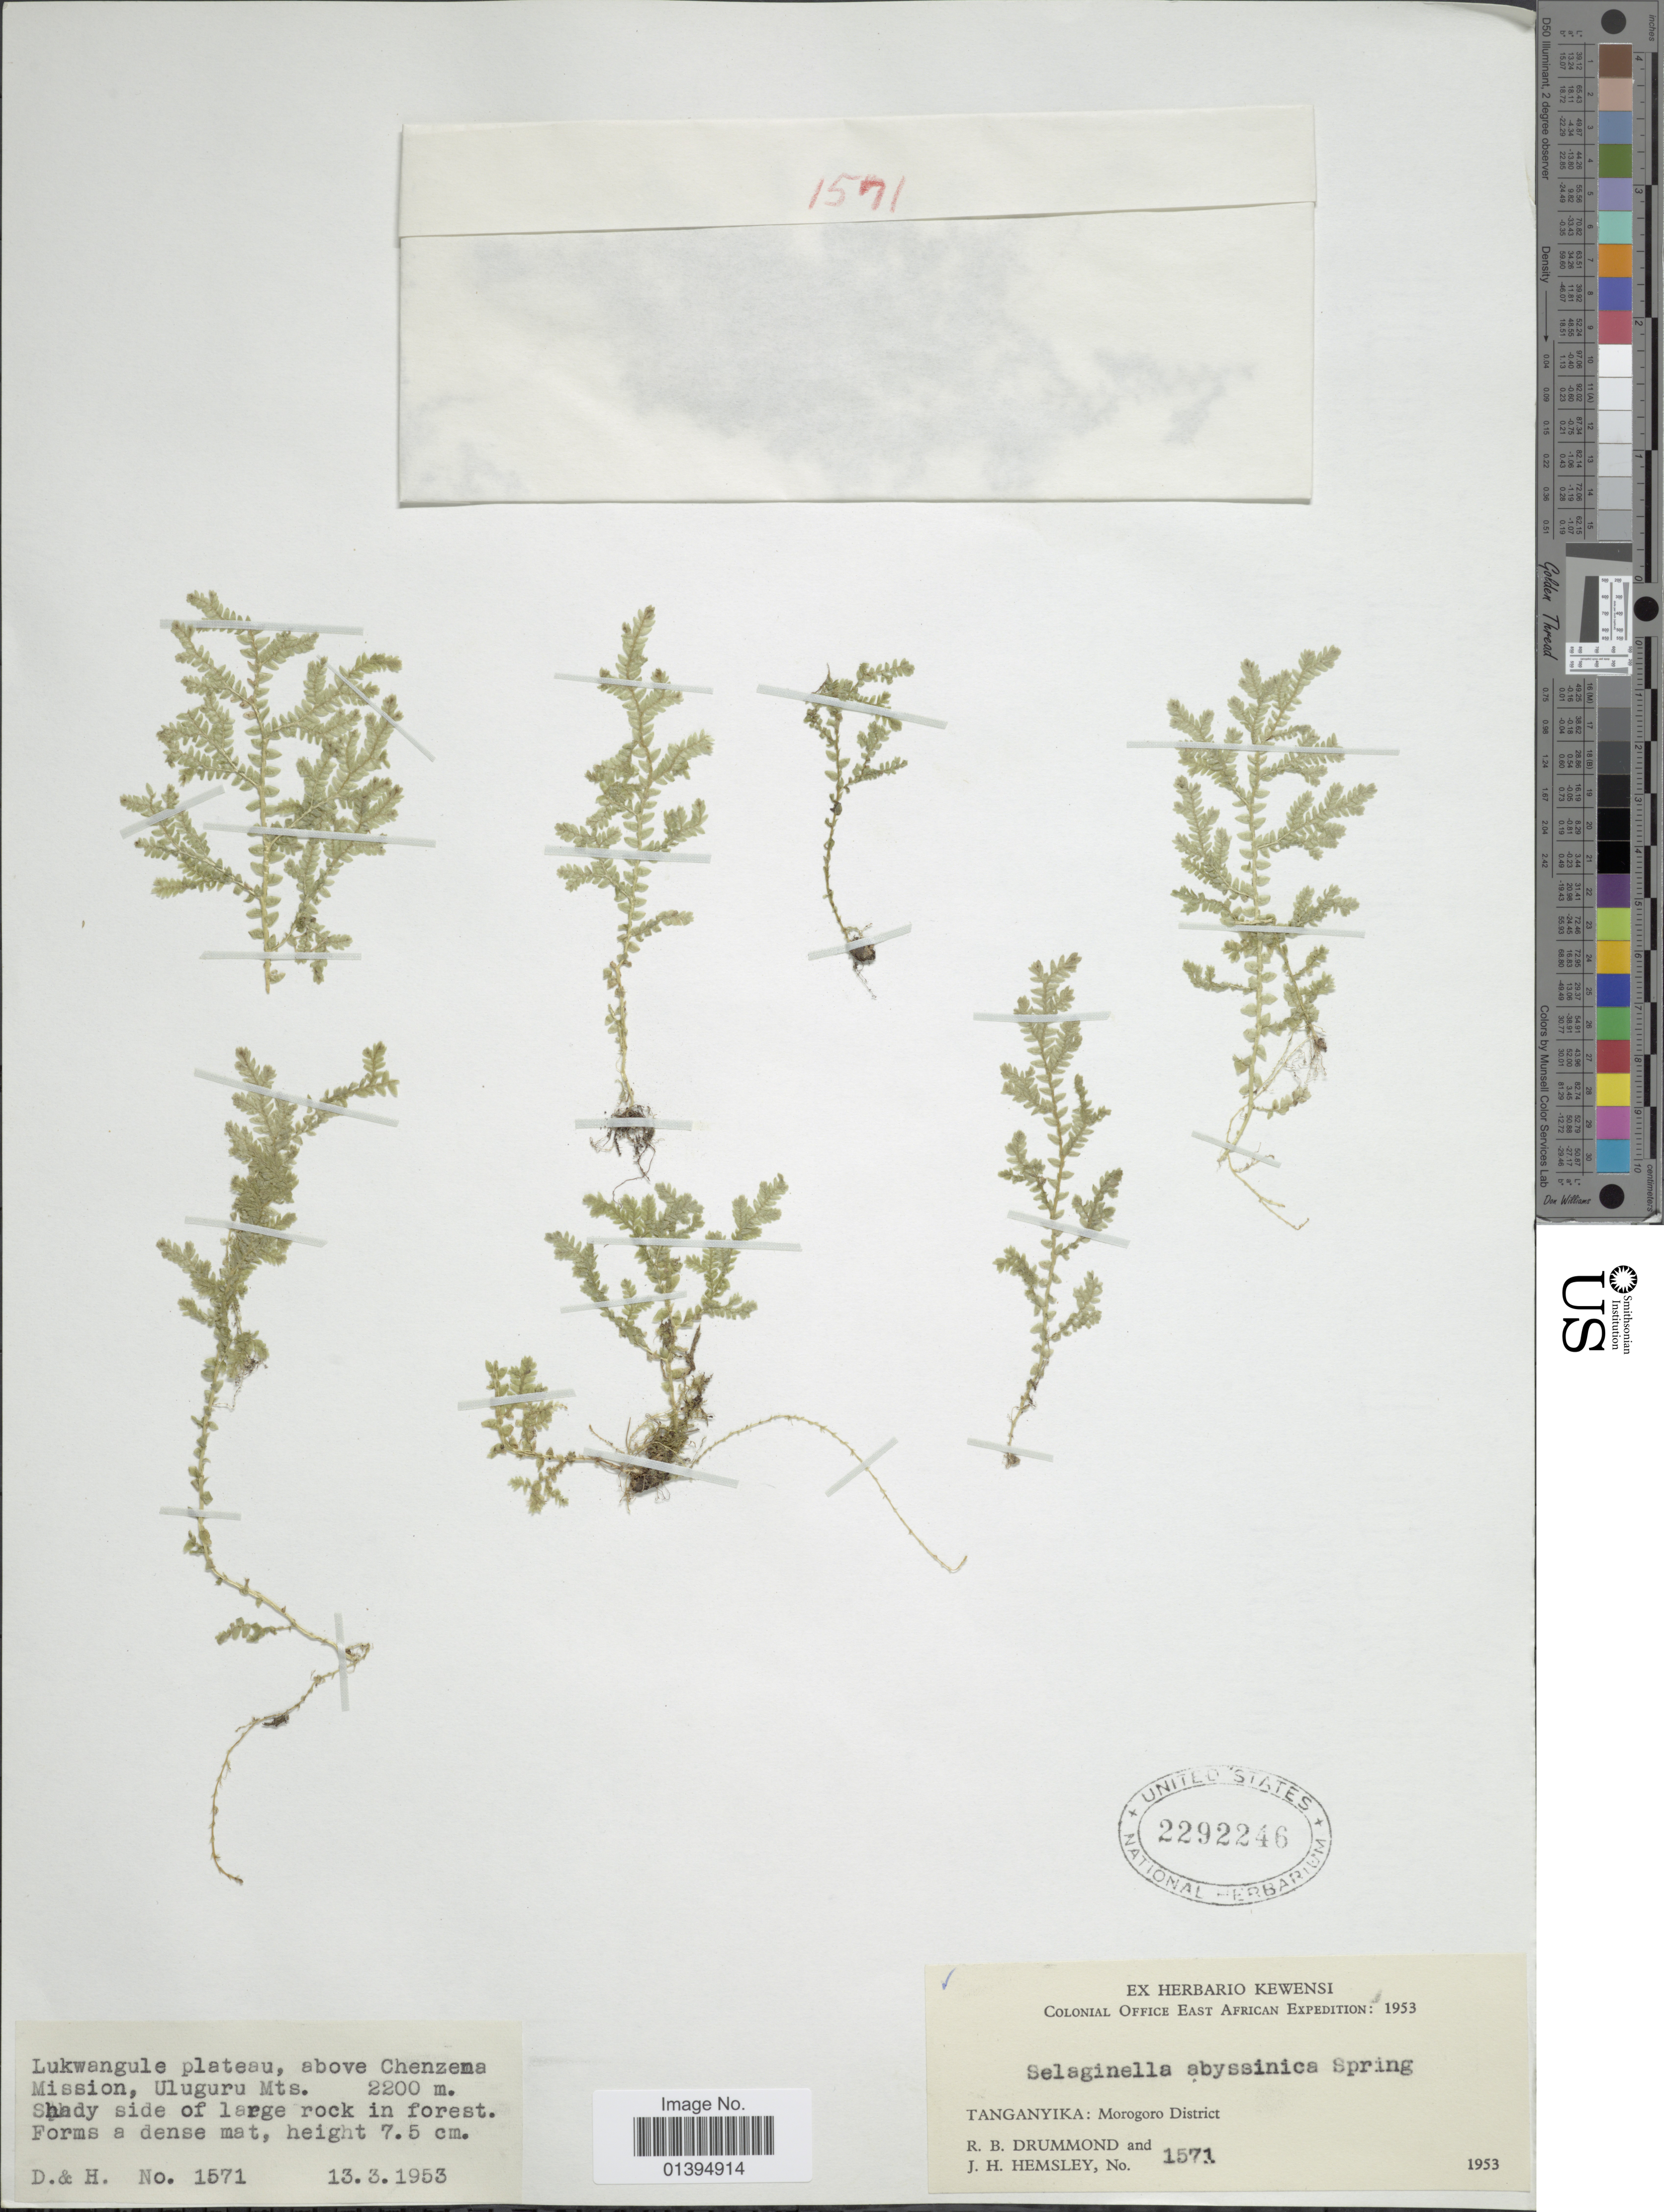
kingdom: Plantae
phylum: Tracheophyta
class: Lycopodiopsida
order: Selaginellales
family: Selaginellaceae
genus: Selaginella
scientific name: Selaginella abyssinica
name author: Spring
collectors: R. Drummond & J. H. Hemsley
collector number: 1571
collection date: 1953-03-13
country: Tanzania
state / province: Morogoro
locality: Tanganyika, Lukwangule plateau, above Chenzema Mission, Uluguru Mts.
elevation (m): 2200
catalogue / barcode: US 2292246